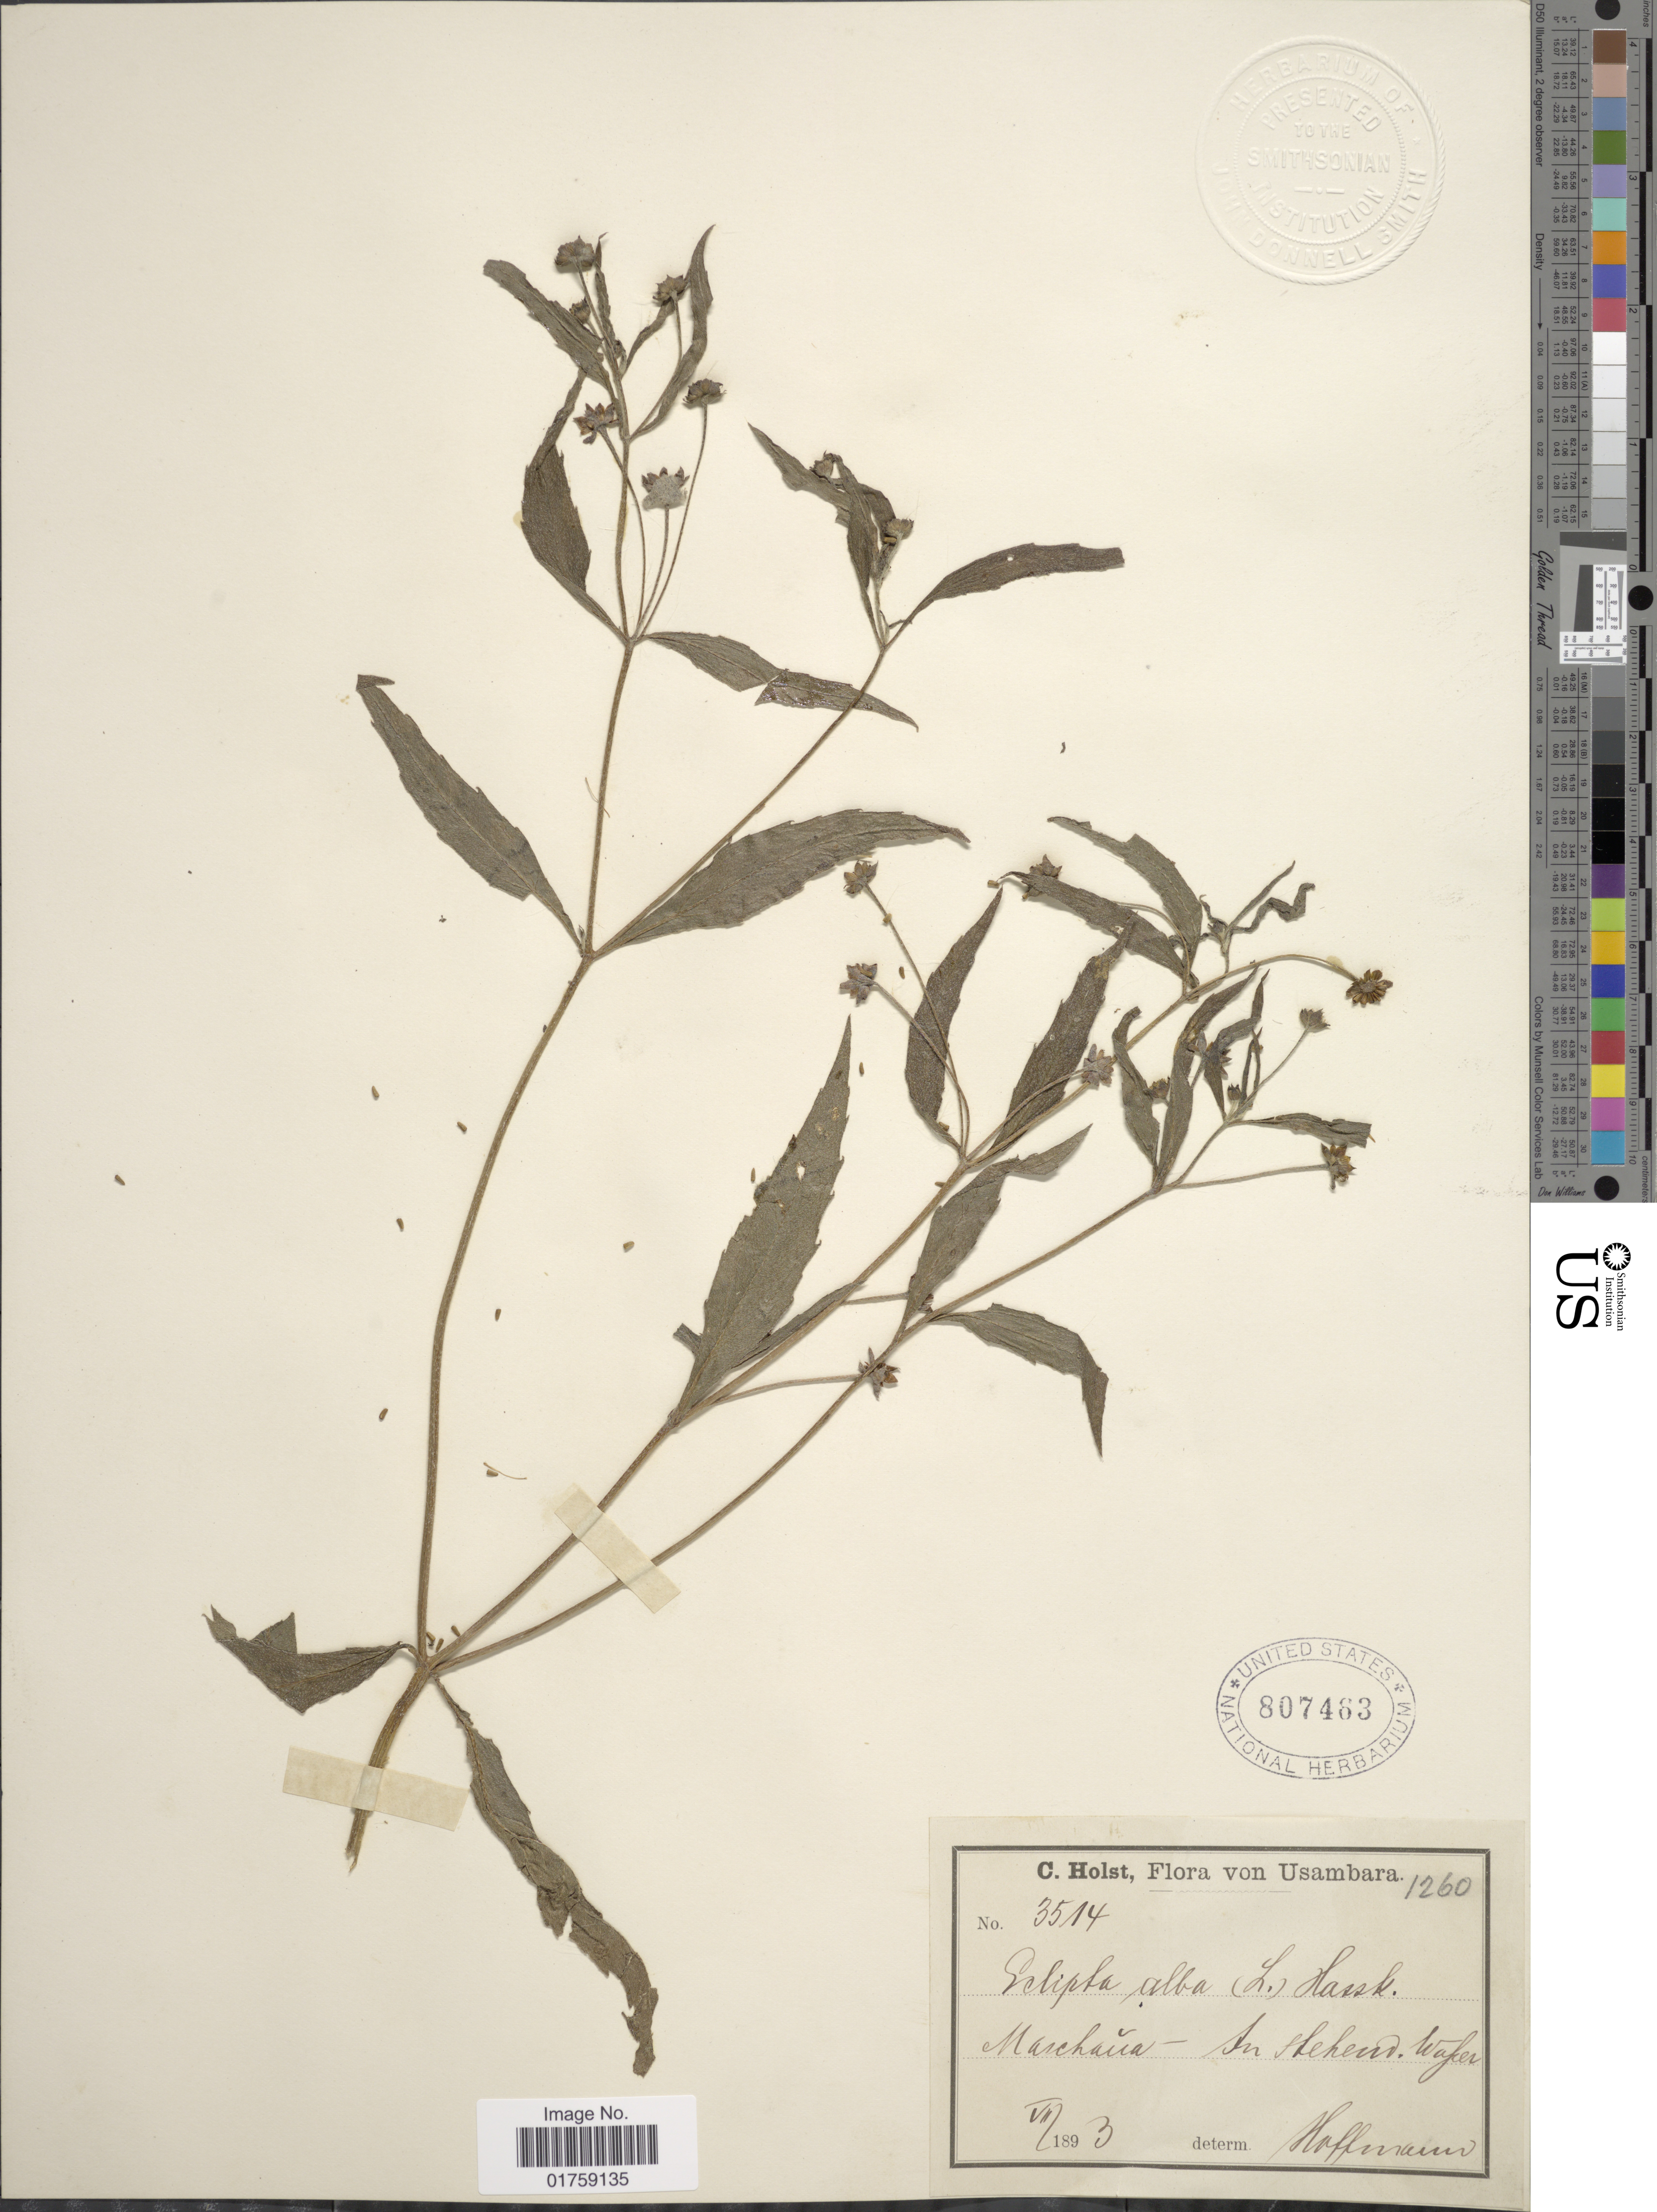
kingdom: Plantae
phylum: Tracheophyta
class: Magnoliopsida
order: Asterales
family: Asteraceae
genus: Eclipta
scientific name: Eclipta alba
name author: (L.) Hassk.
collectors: C. H. Holst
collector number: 3514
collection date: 1893-07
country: Tanzania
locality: Usambara. Maschaua -Su Stehem [interpreted]. Wafer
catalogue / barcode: US 807463